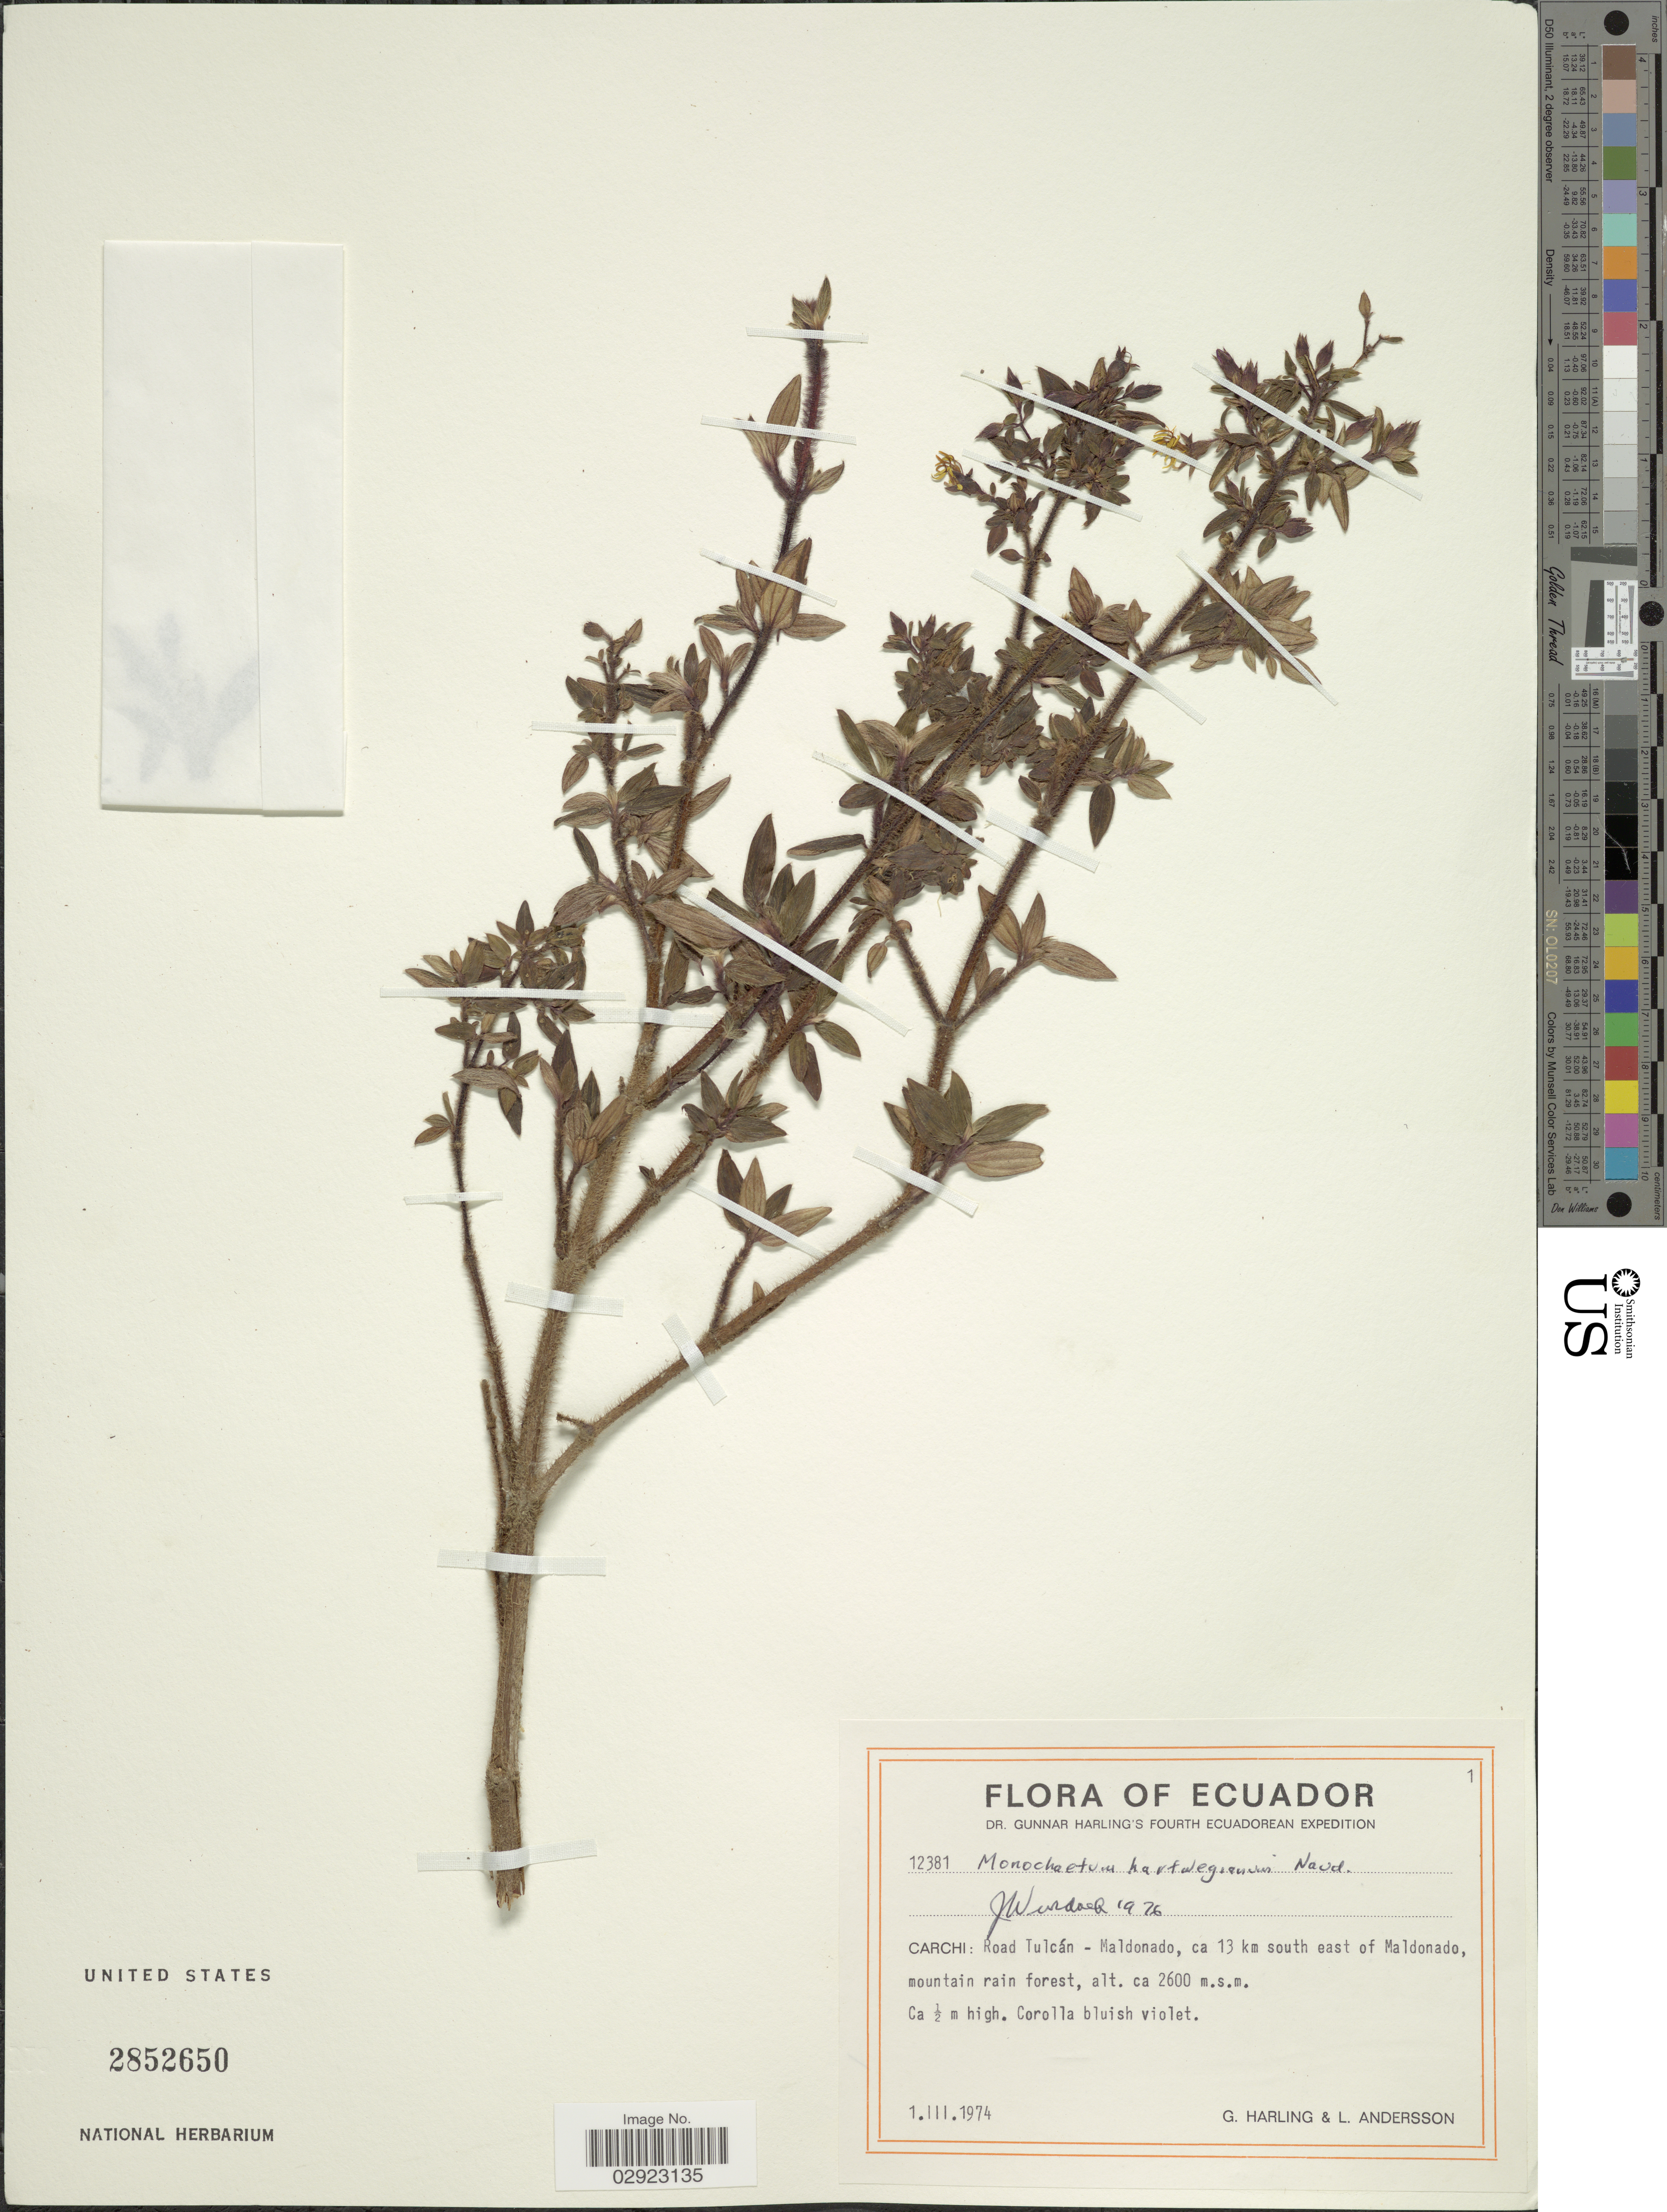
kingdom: Plantae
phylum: Tracheophyta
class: Magnoliopsida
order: Myrtales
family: Melastomataceae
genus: Monochaetum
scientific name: Monochaetum hartwegianum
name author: Naudin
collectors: G. Harling & L. Andersson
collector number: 12381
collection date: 1974-03-01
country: Ecuador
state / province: Carchi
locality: Road Tulcán - Maldonado, ca 13 km south east of Maldonado.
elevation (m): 2600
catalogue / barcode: US 2852650